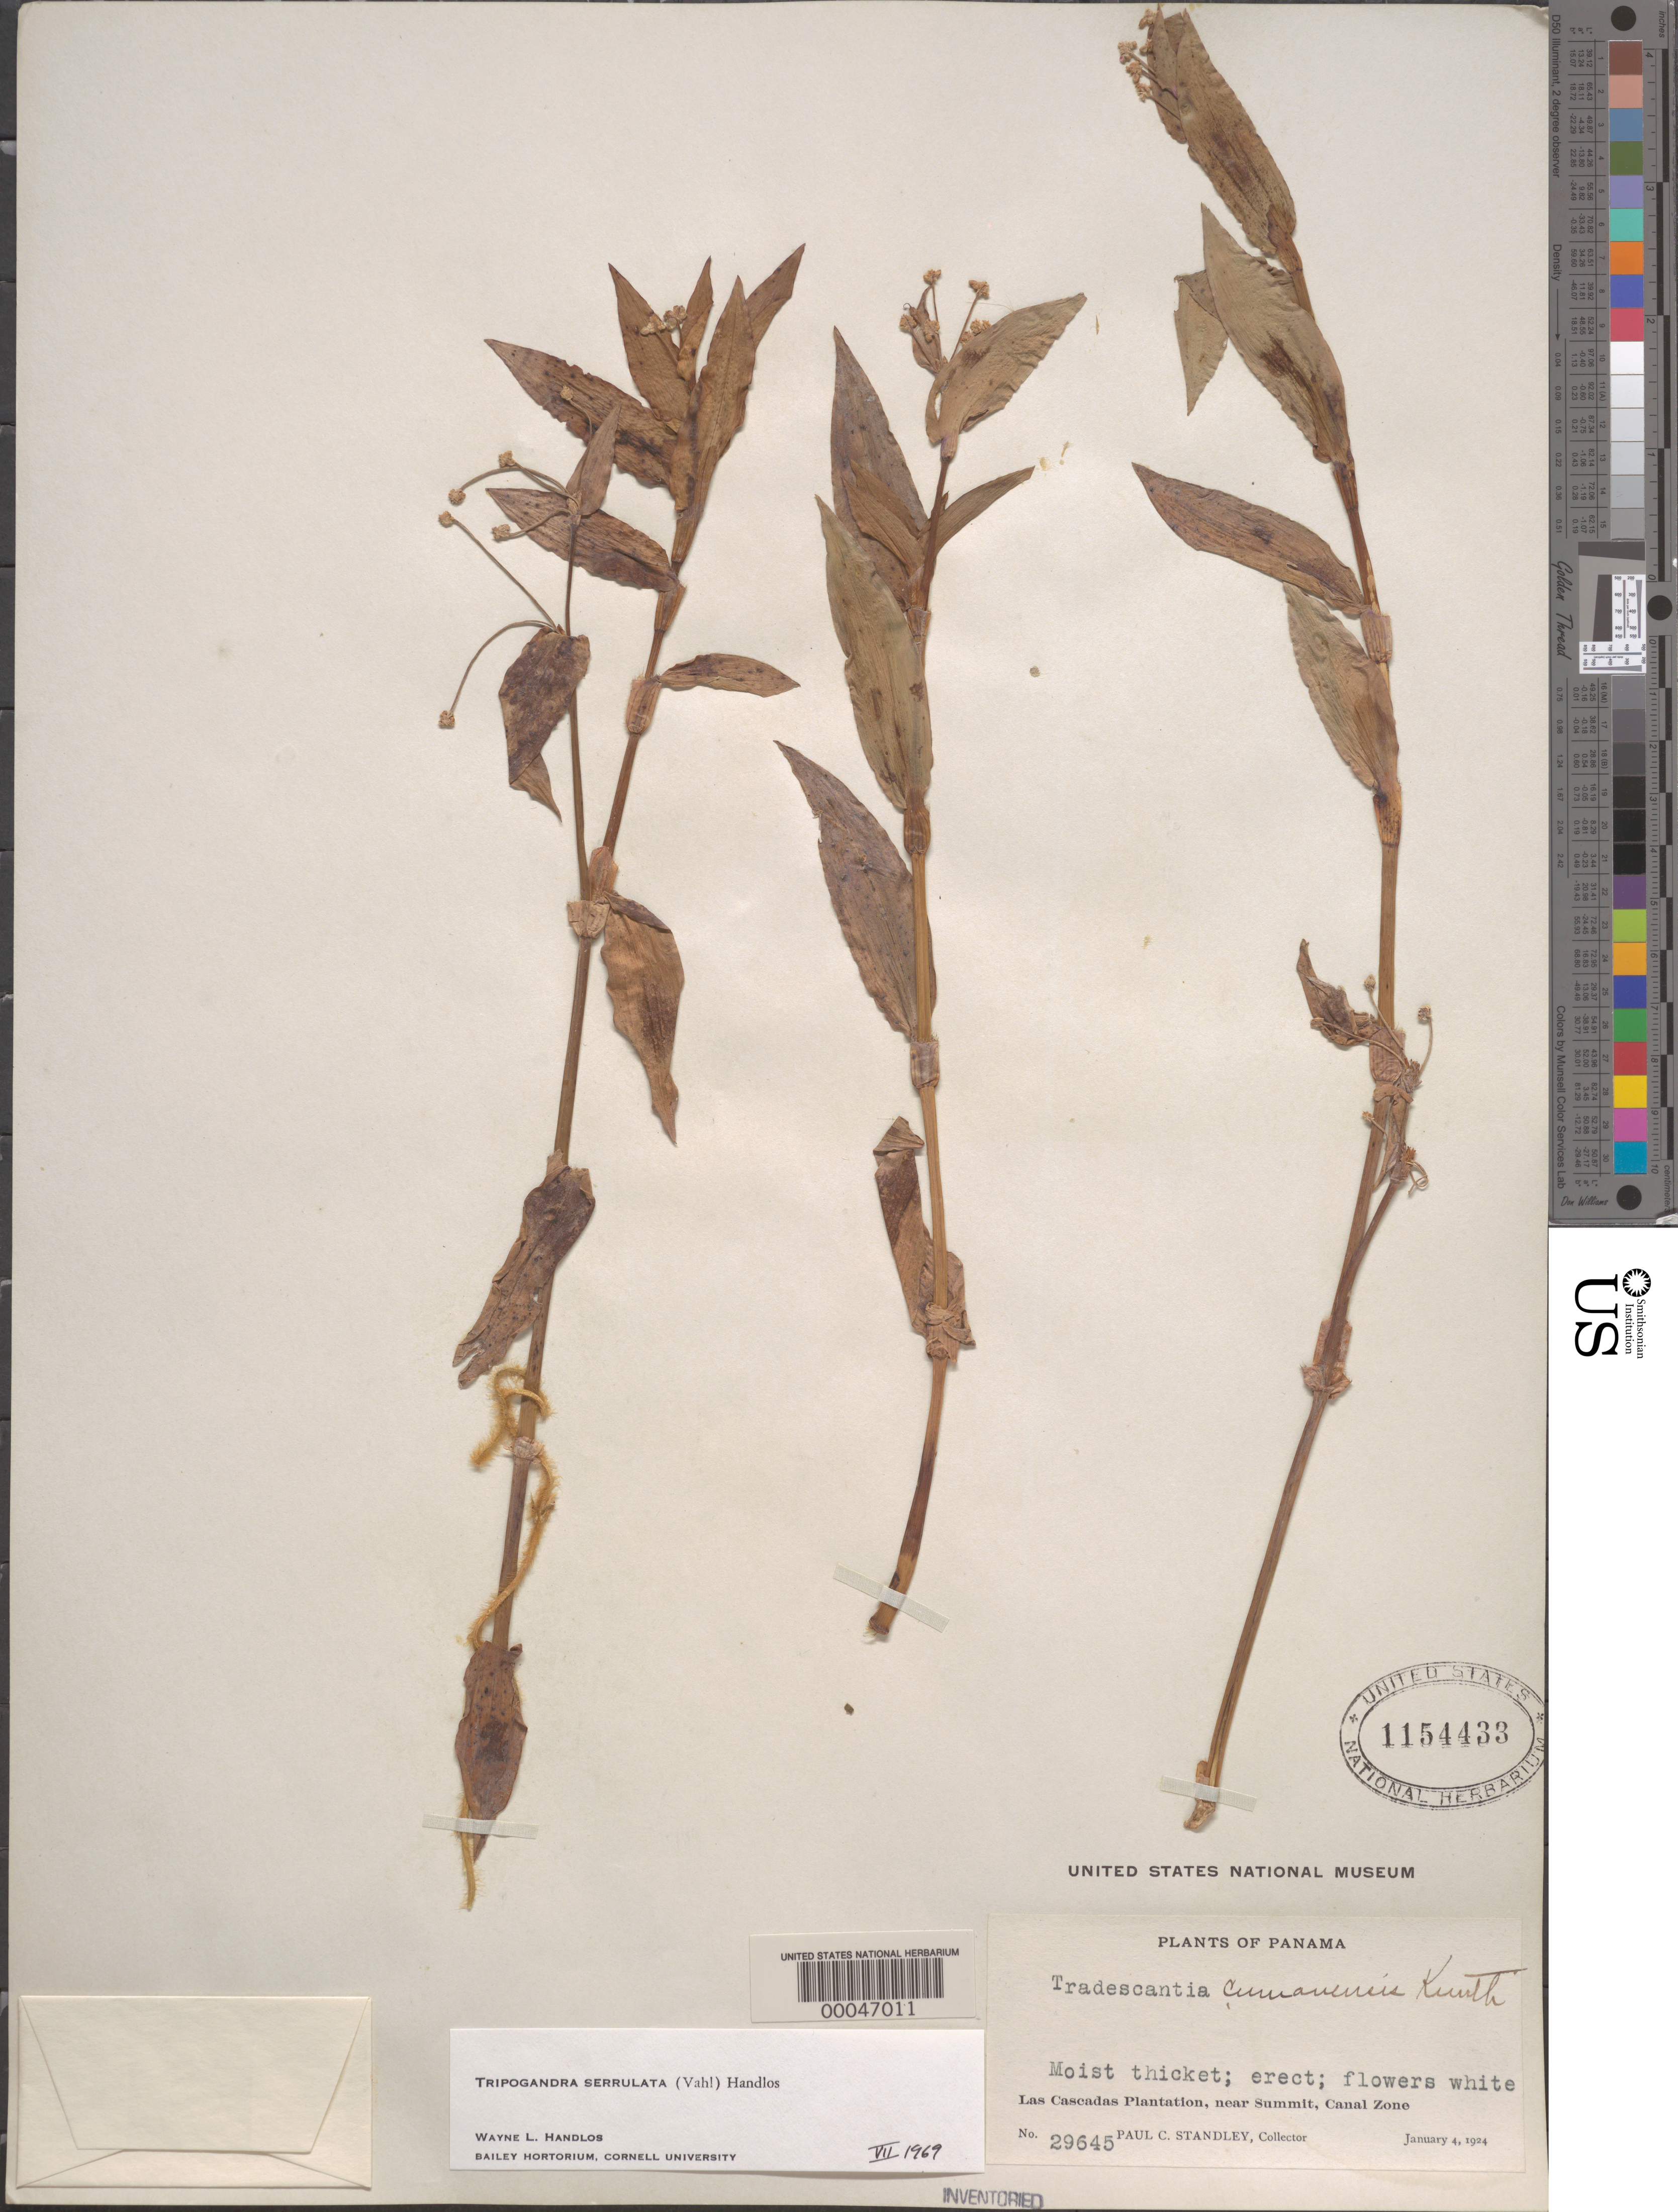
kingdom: Plantae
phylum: Tracheophyta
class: Liliopsida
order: Commelinales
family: Commelinaceae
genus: Tripogandra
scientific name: Tripogandra serrulata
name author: (Vahl) Handlos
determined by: Handlos, W. L.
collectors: P. C. Standley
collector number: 29645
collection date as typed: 04 Jan 1924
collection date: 1924-01-04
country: Panama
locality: Las Cascadas Plantation, near summit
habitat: Moist thicket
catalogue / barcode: US 1154433